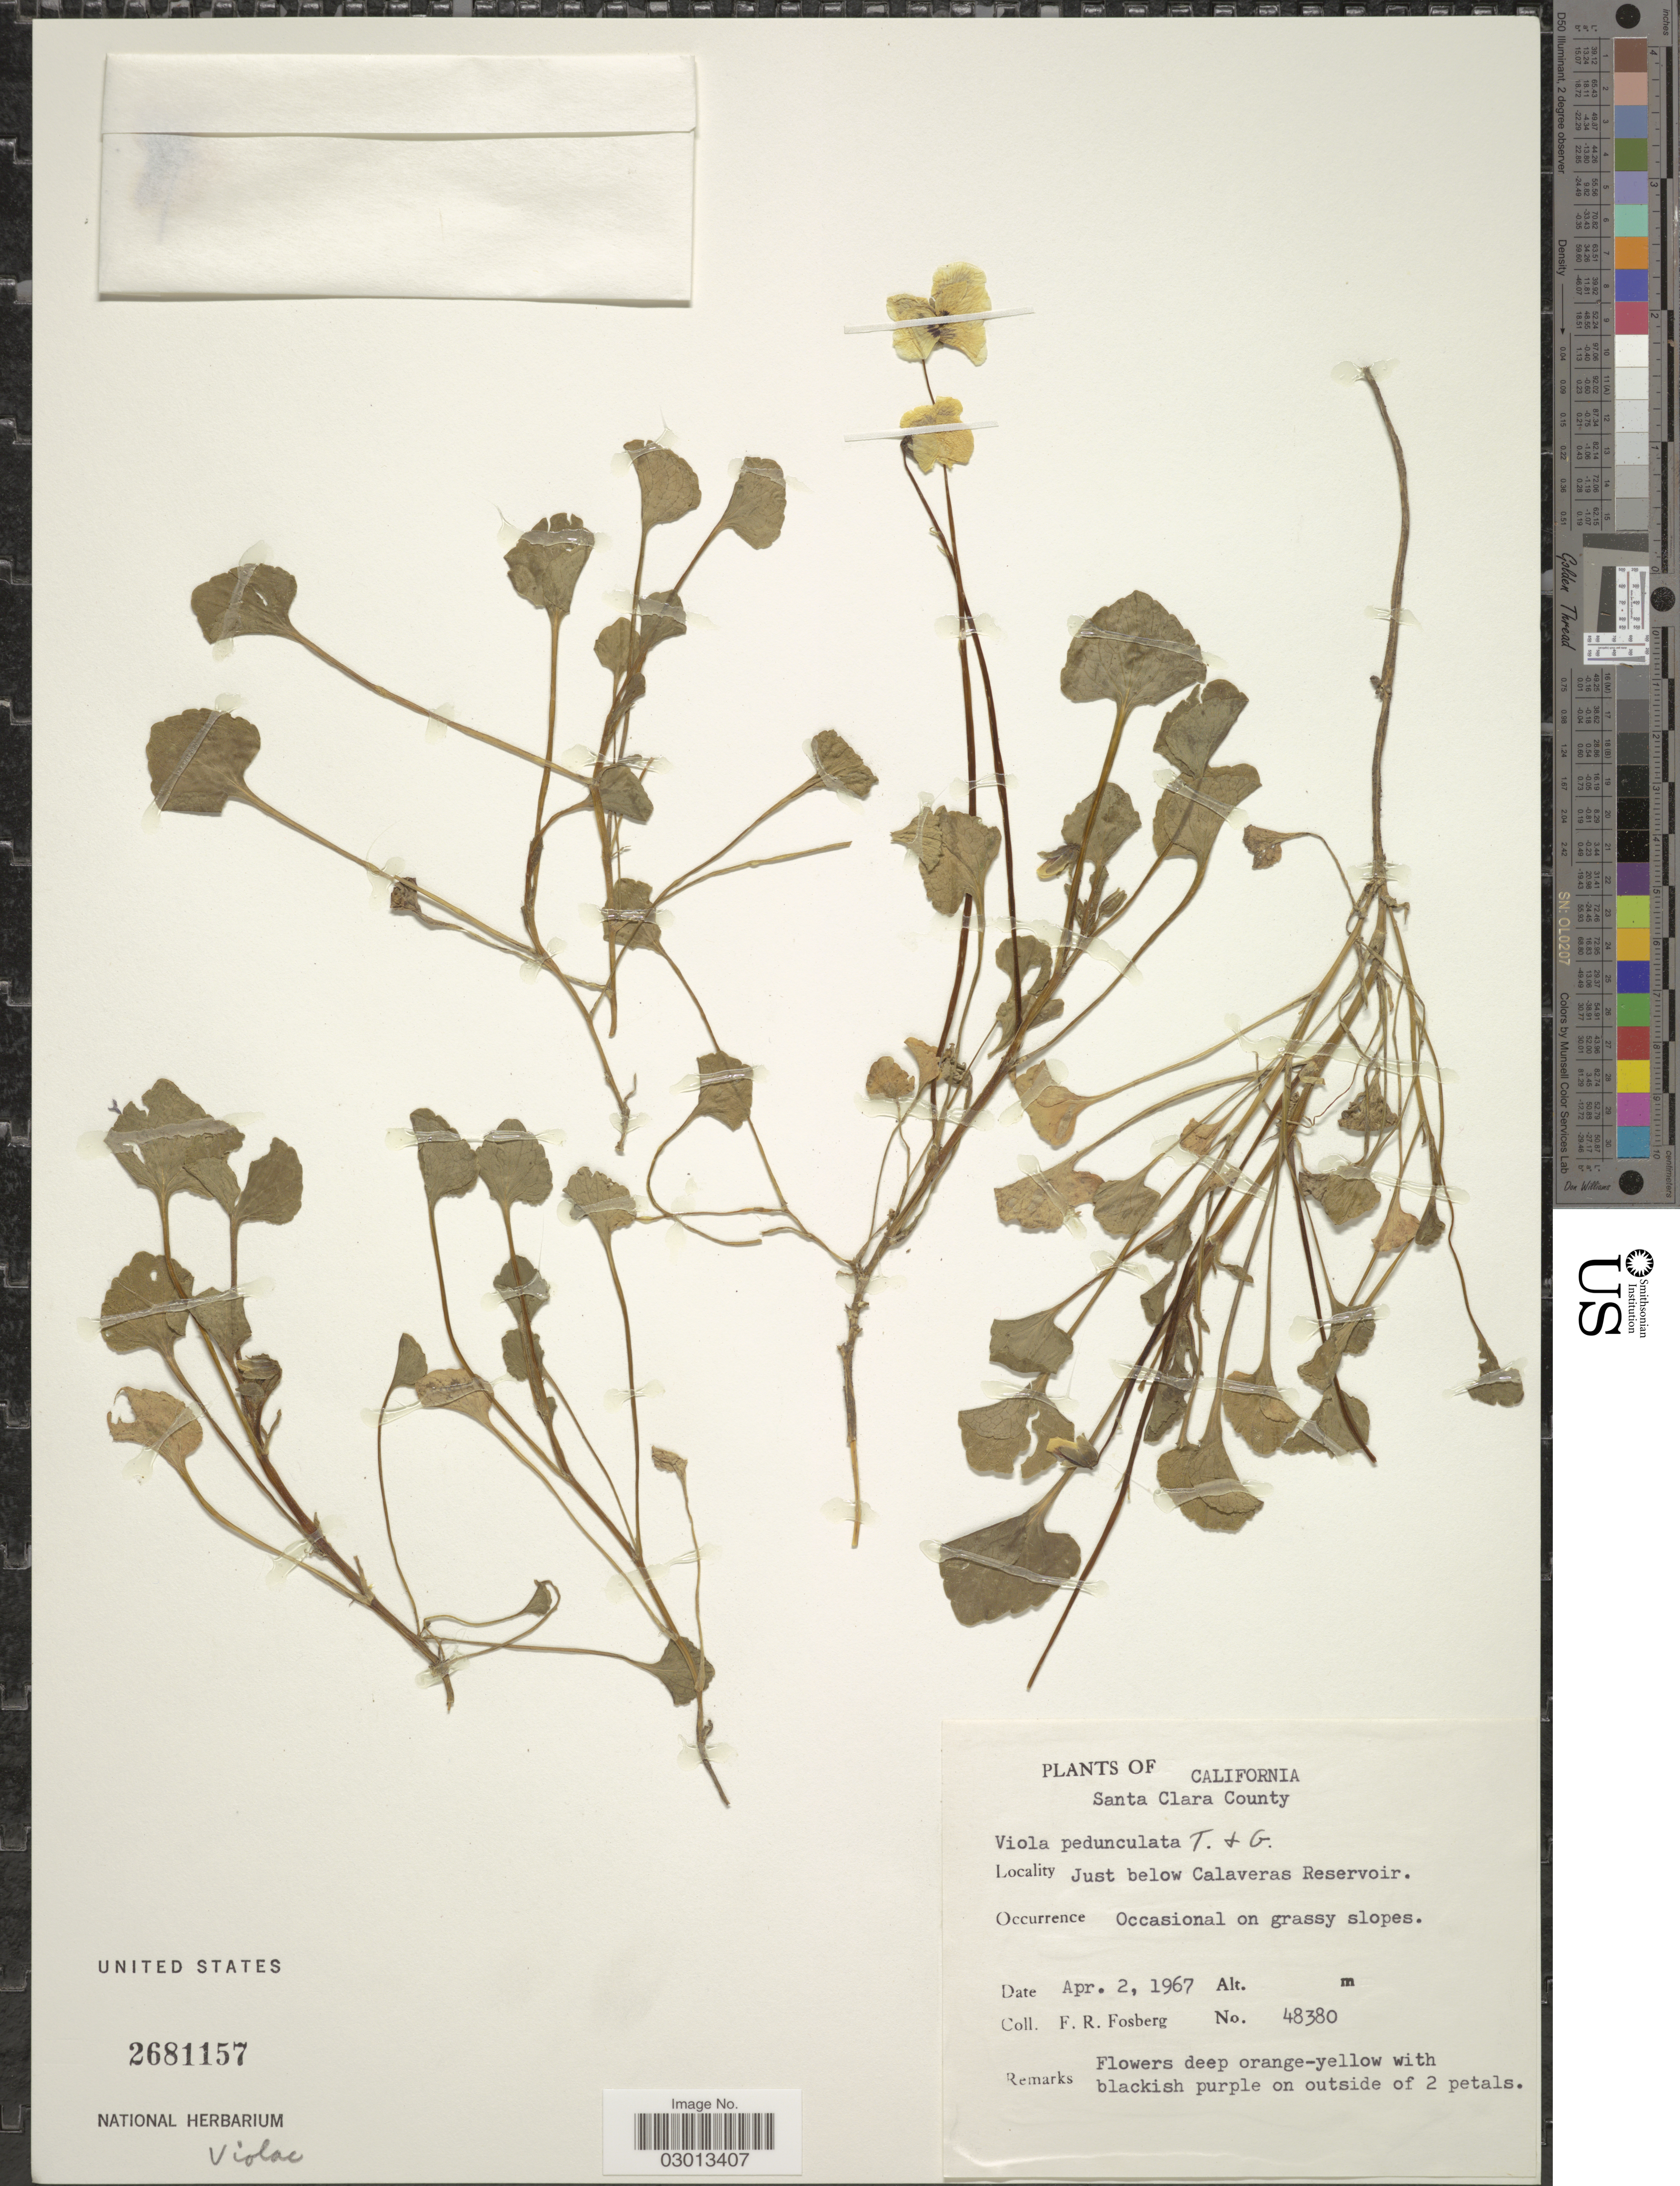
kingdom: Plantae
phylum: Tracheophyta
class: Magnoliopsida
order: Malpighiales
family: Violaceae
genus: Viola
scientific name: Viola pedunculata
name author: Torr. & A. Gray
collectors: F. R. Fosberg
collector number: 48380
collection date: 1967-04-02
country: United States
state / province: California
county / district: Santa Clara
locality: Santa Clara County. Just below Calaveras Reservoir.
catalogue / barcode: US 2681157